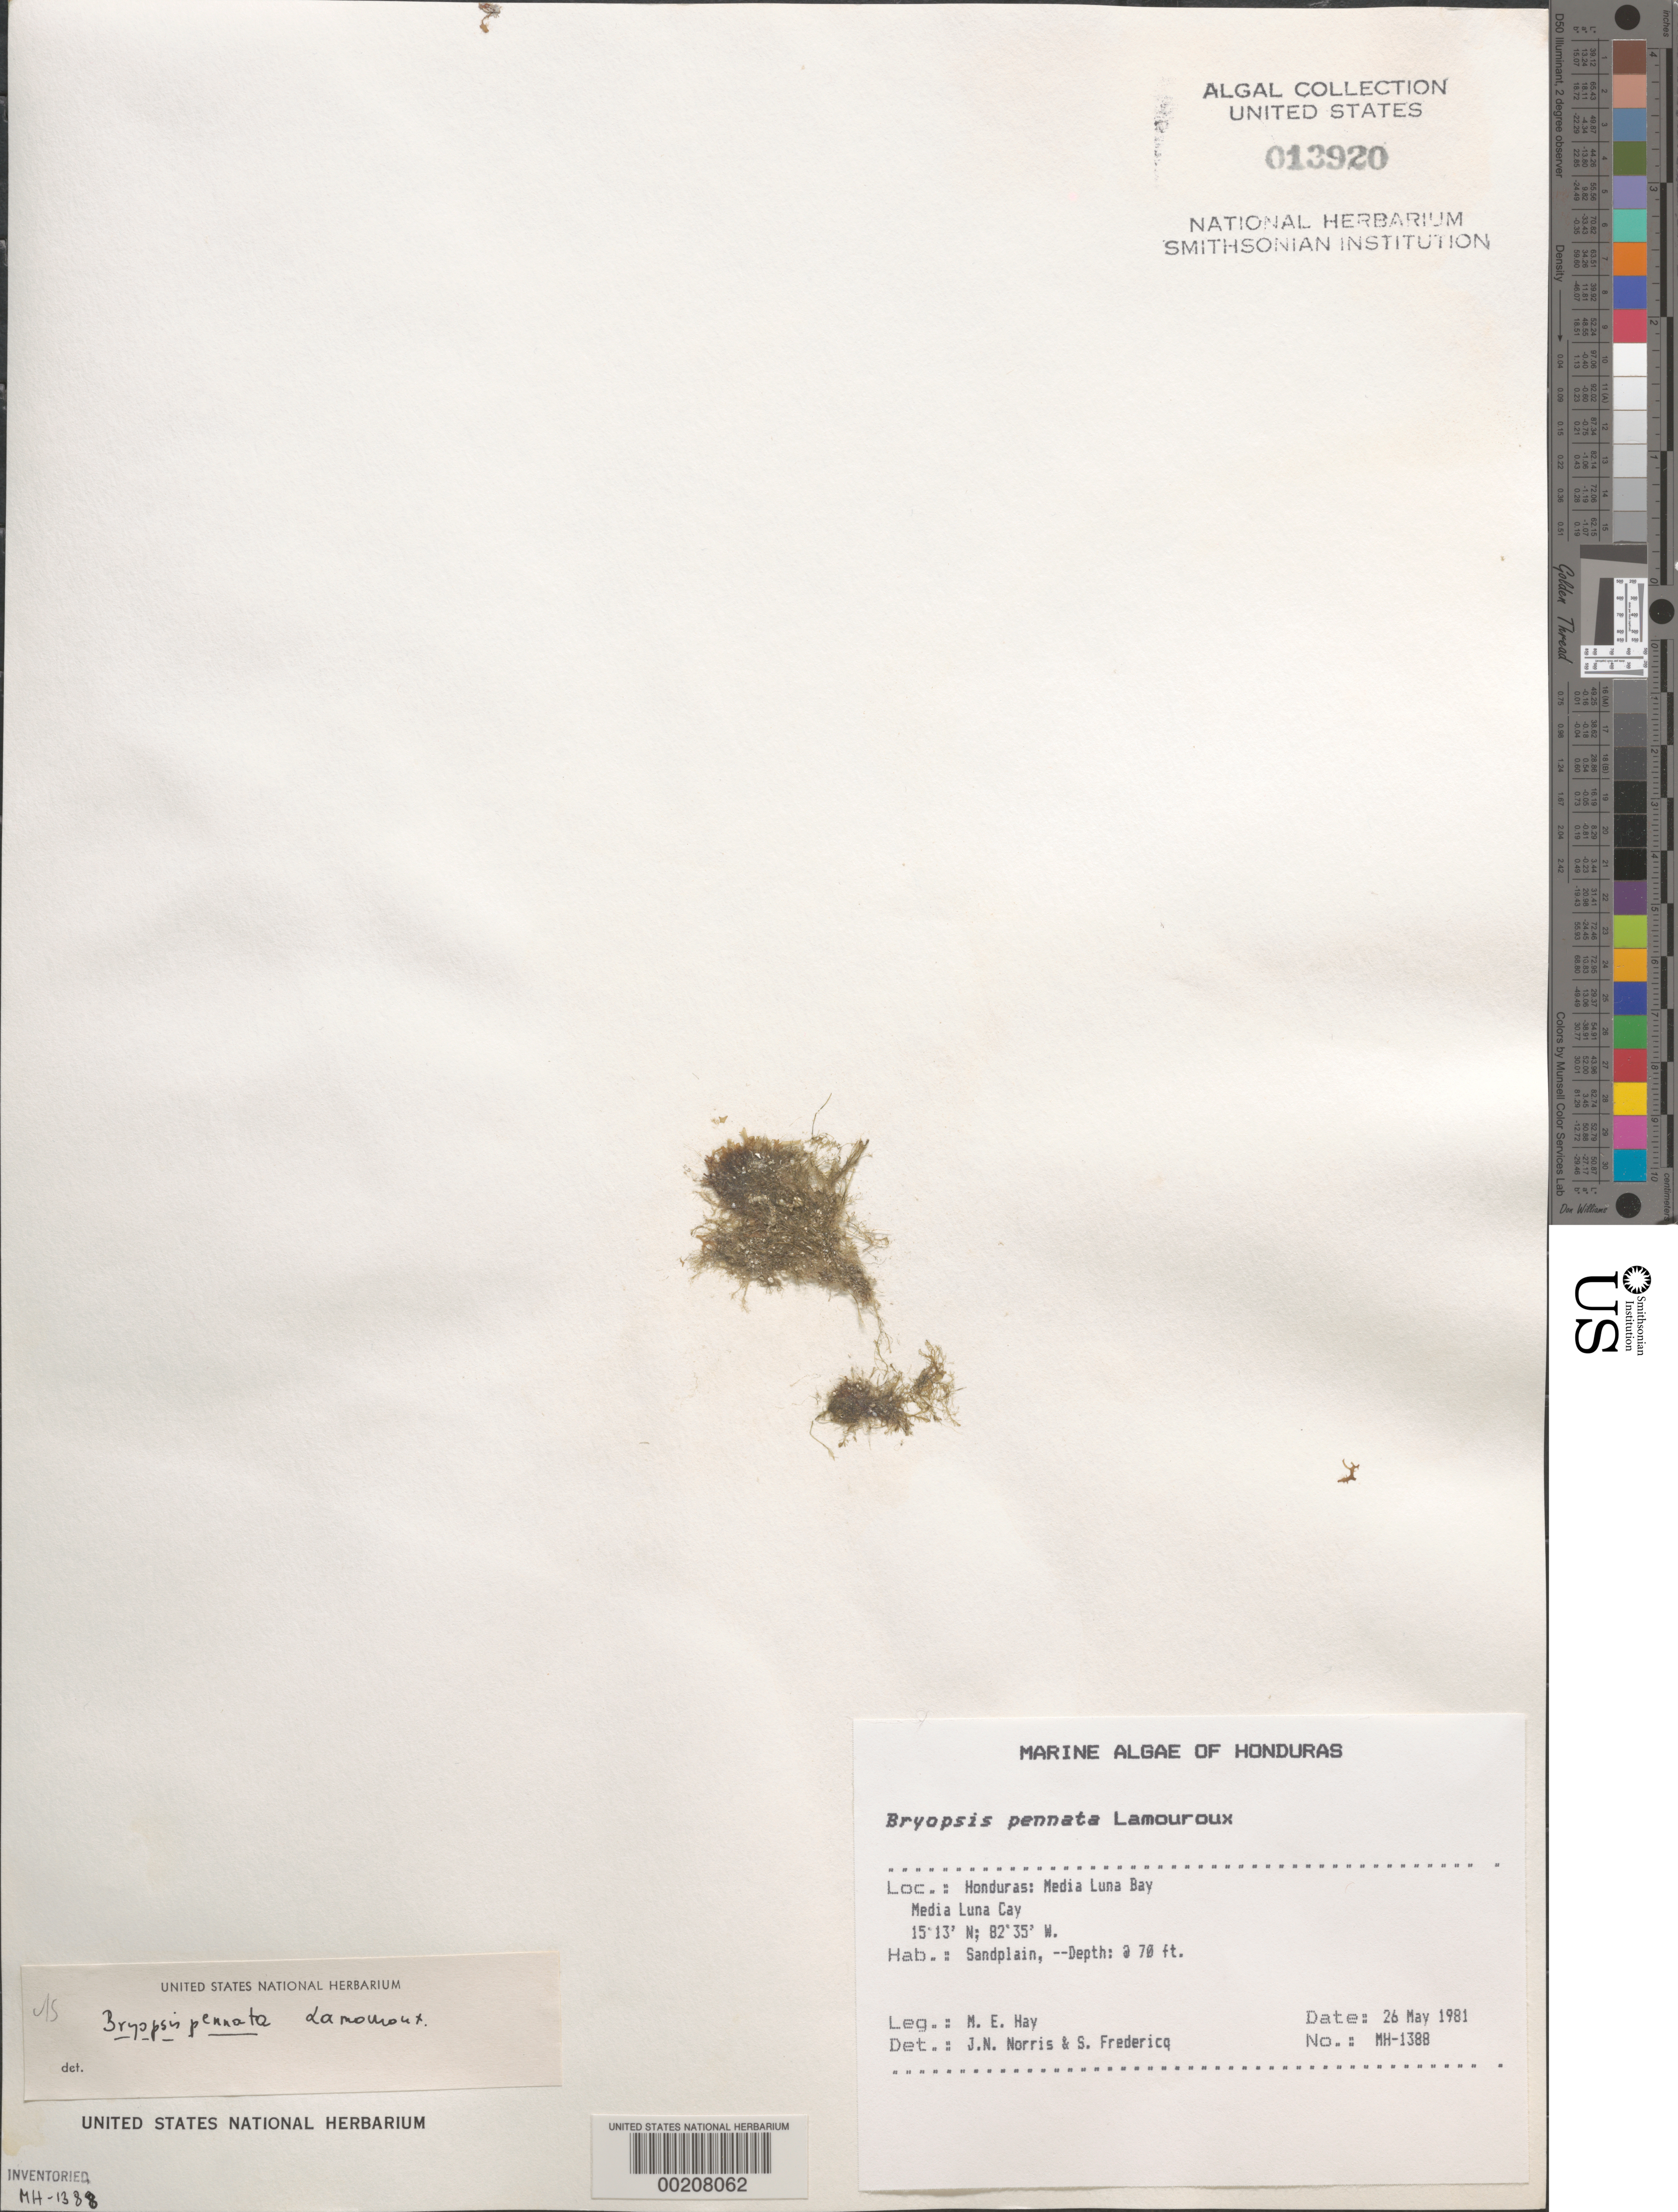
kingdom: Plantae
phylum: Chlorophyta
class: Ulvophyceae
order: Bryopsidales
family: Bryopsidaceae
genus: Bryopsis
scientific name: Bryopsis pennata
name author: J.V.Lamouroux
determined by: Norris, J. N.; Fredericq, S.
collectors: M. E. Hay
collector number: MEH-1388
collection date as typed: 26 May 1981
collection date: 1981-05-26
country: Honduras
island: Media Luna Cay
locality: Media Luna Bay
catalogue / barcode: US 13920